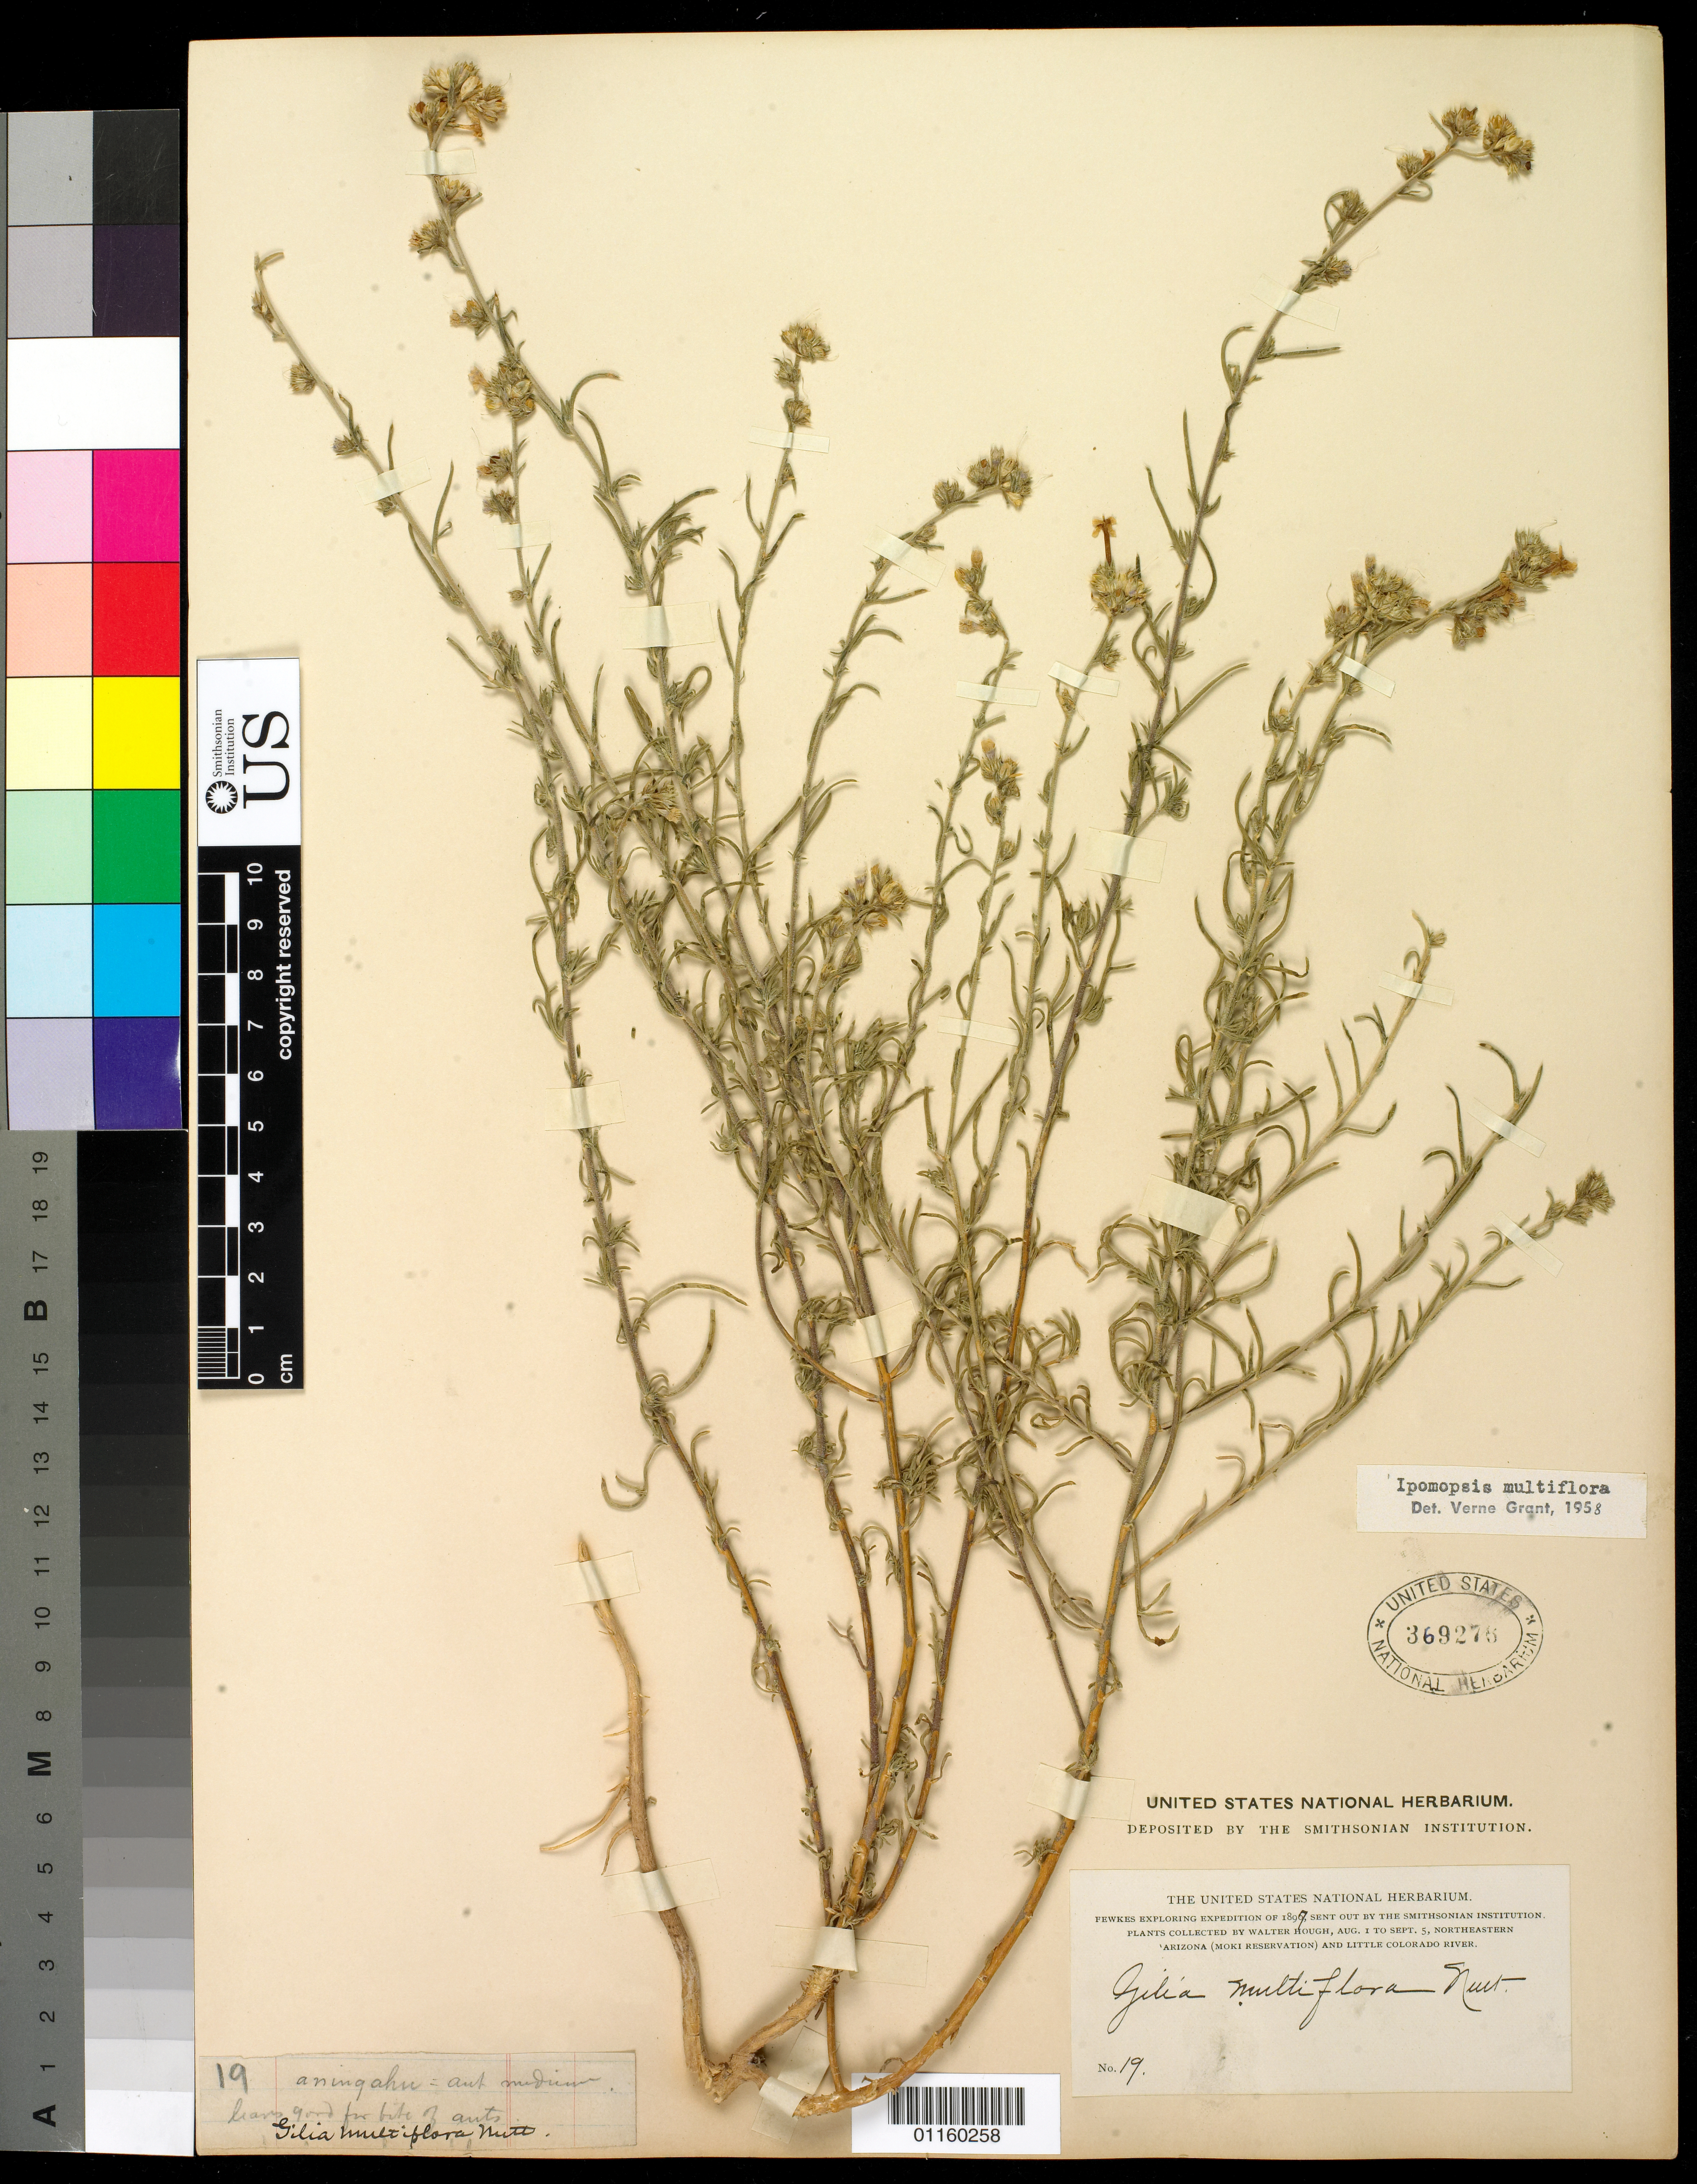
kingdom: Plantae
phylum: Tracheophyta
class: Magnoliopsida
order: Ericales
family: Polemoniaceae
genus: Ipomopsis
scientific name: Ipomopsis minutiflora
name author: (Benth.) V.E. Grant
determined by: Grant, V.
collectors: W. Hough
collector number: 19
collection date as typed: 1 Aug 1897 to 5 Sep 1897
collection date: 1897-08-01/1897-09-05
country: United States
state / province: Arizona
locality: Moki Reservation and Little Colorado River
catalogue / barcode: US 369276